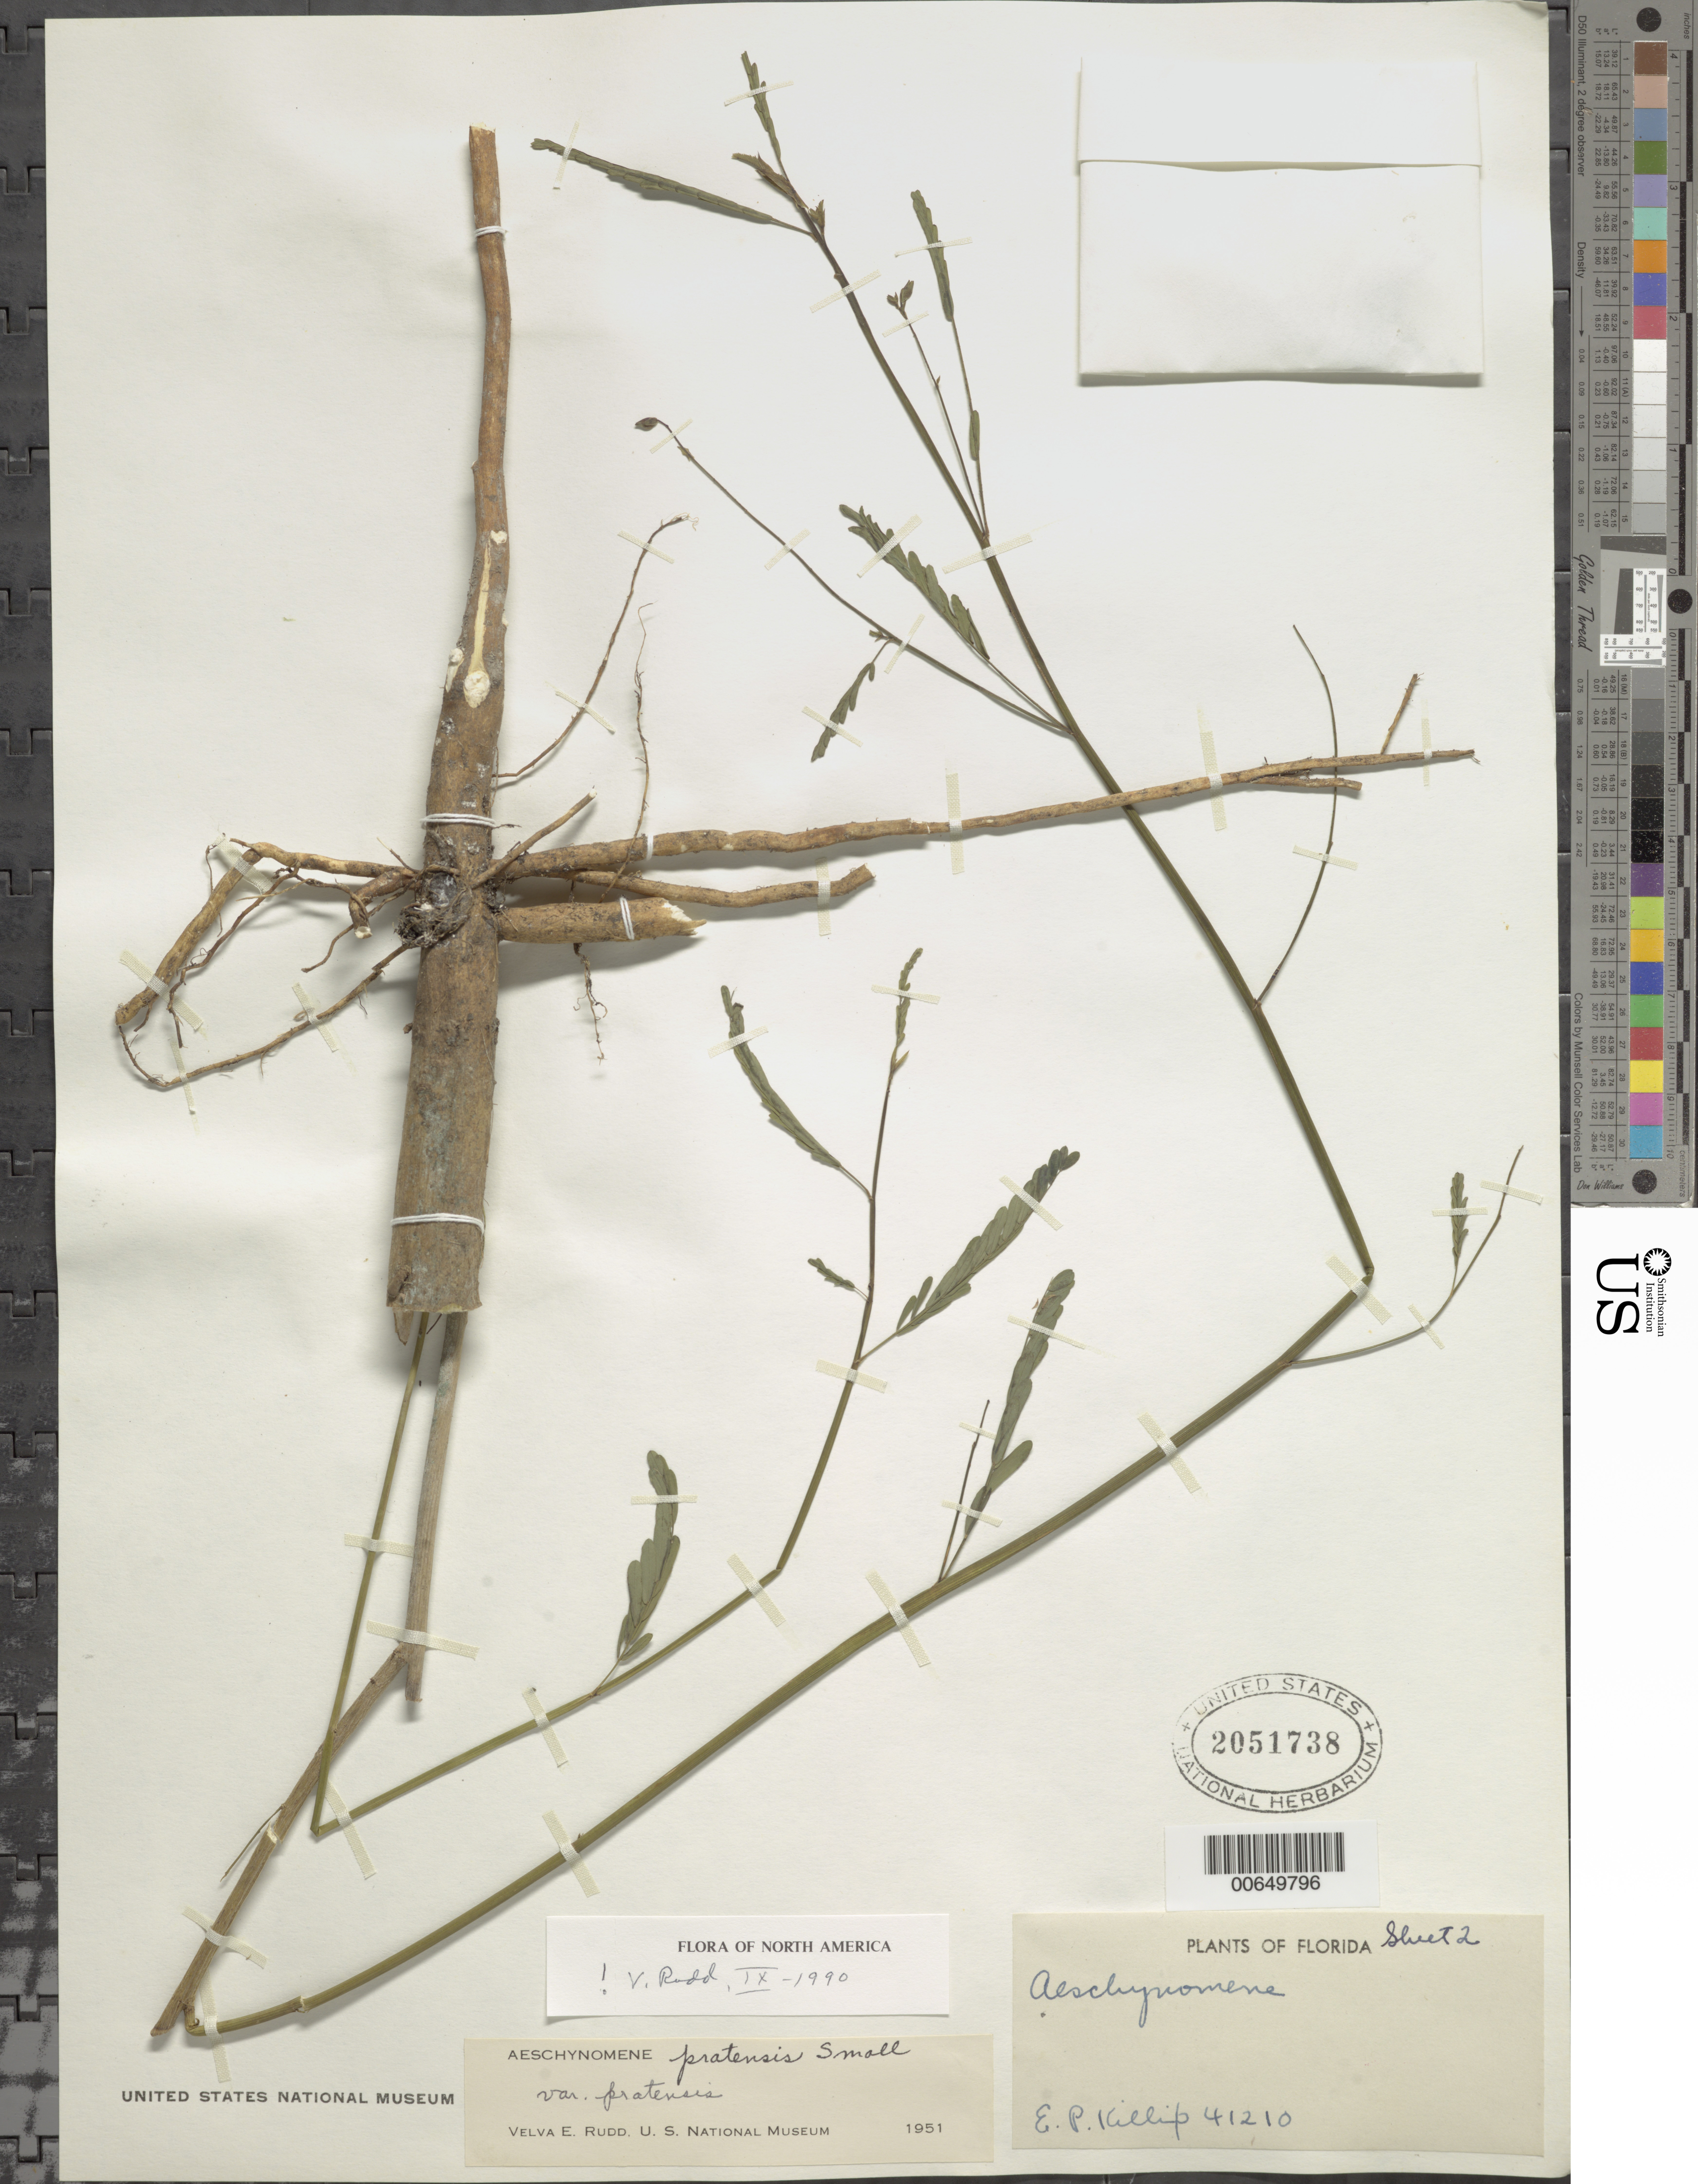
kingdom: Plantae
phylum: Tracheophyta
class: Magnoliopsida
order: Fabales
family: Fabaceae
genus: Aeschynomene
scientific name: Aeschynomene pratensis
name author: Small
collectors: E. P. Killip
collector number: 41210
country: United States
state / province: Florida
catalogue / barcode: US 2051738